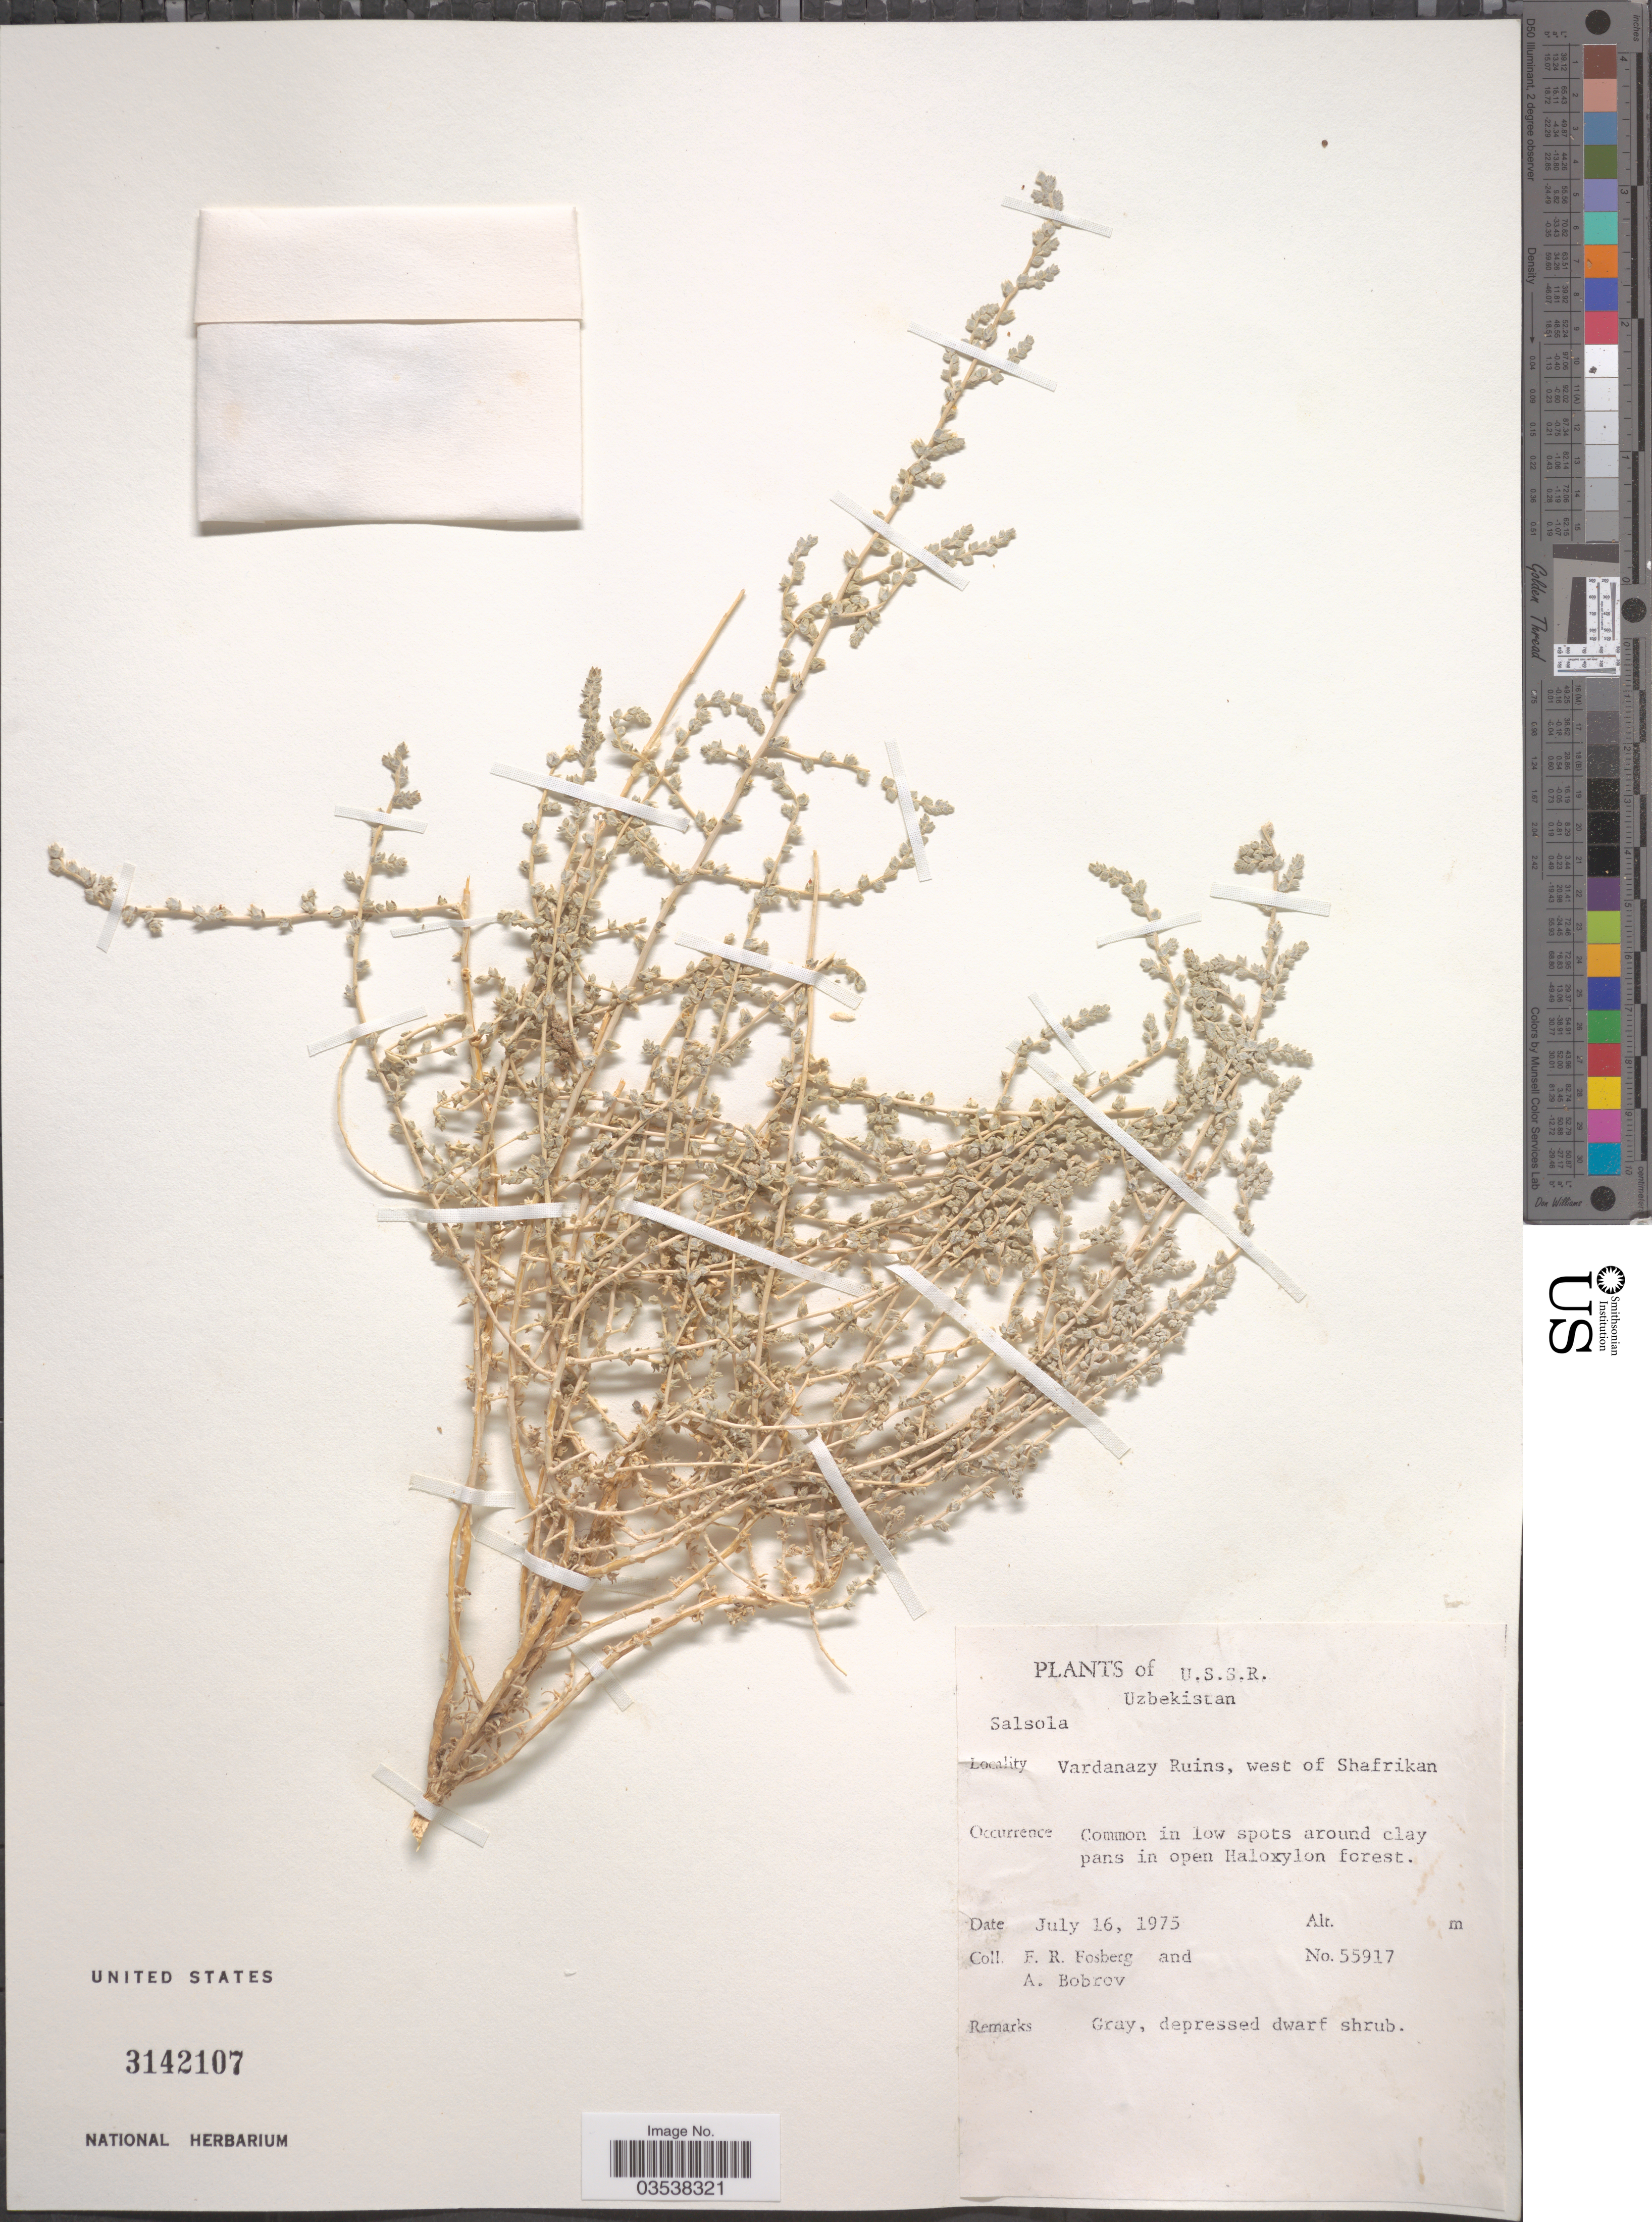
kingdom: Plantae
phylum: Tracheophyta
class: Magnoliopsida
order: Caryophyllales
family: Amaranthaceae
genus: Salsola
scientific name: Salsola sp.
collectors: F. R. Fosberg & A. Bobrov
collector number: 55917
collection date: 1975-07-16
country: Uzbekistan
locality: U.S.S.R. Vardanazy Ruins, west of Shafrikan.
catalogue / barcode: US 3142107